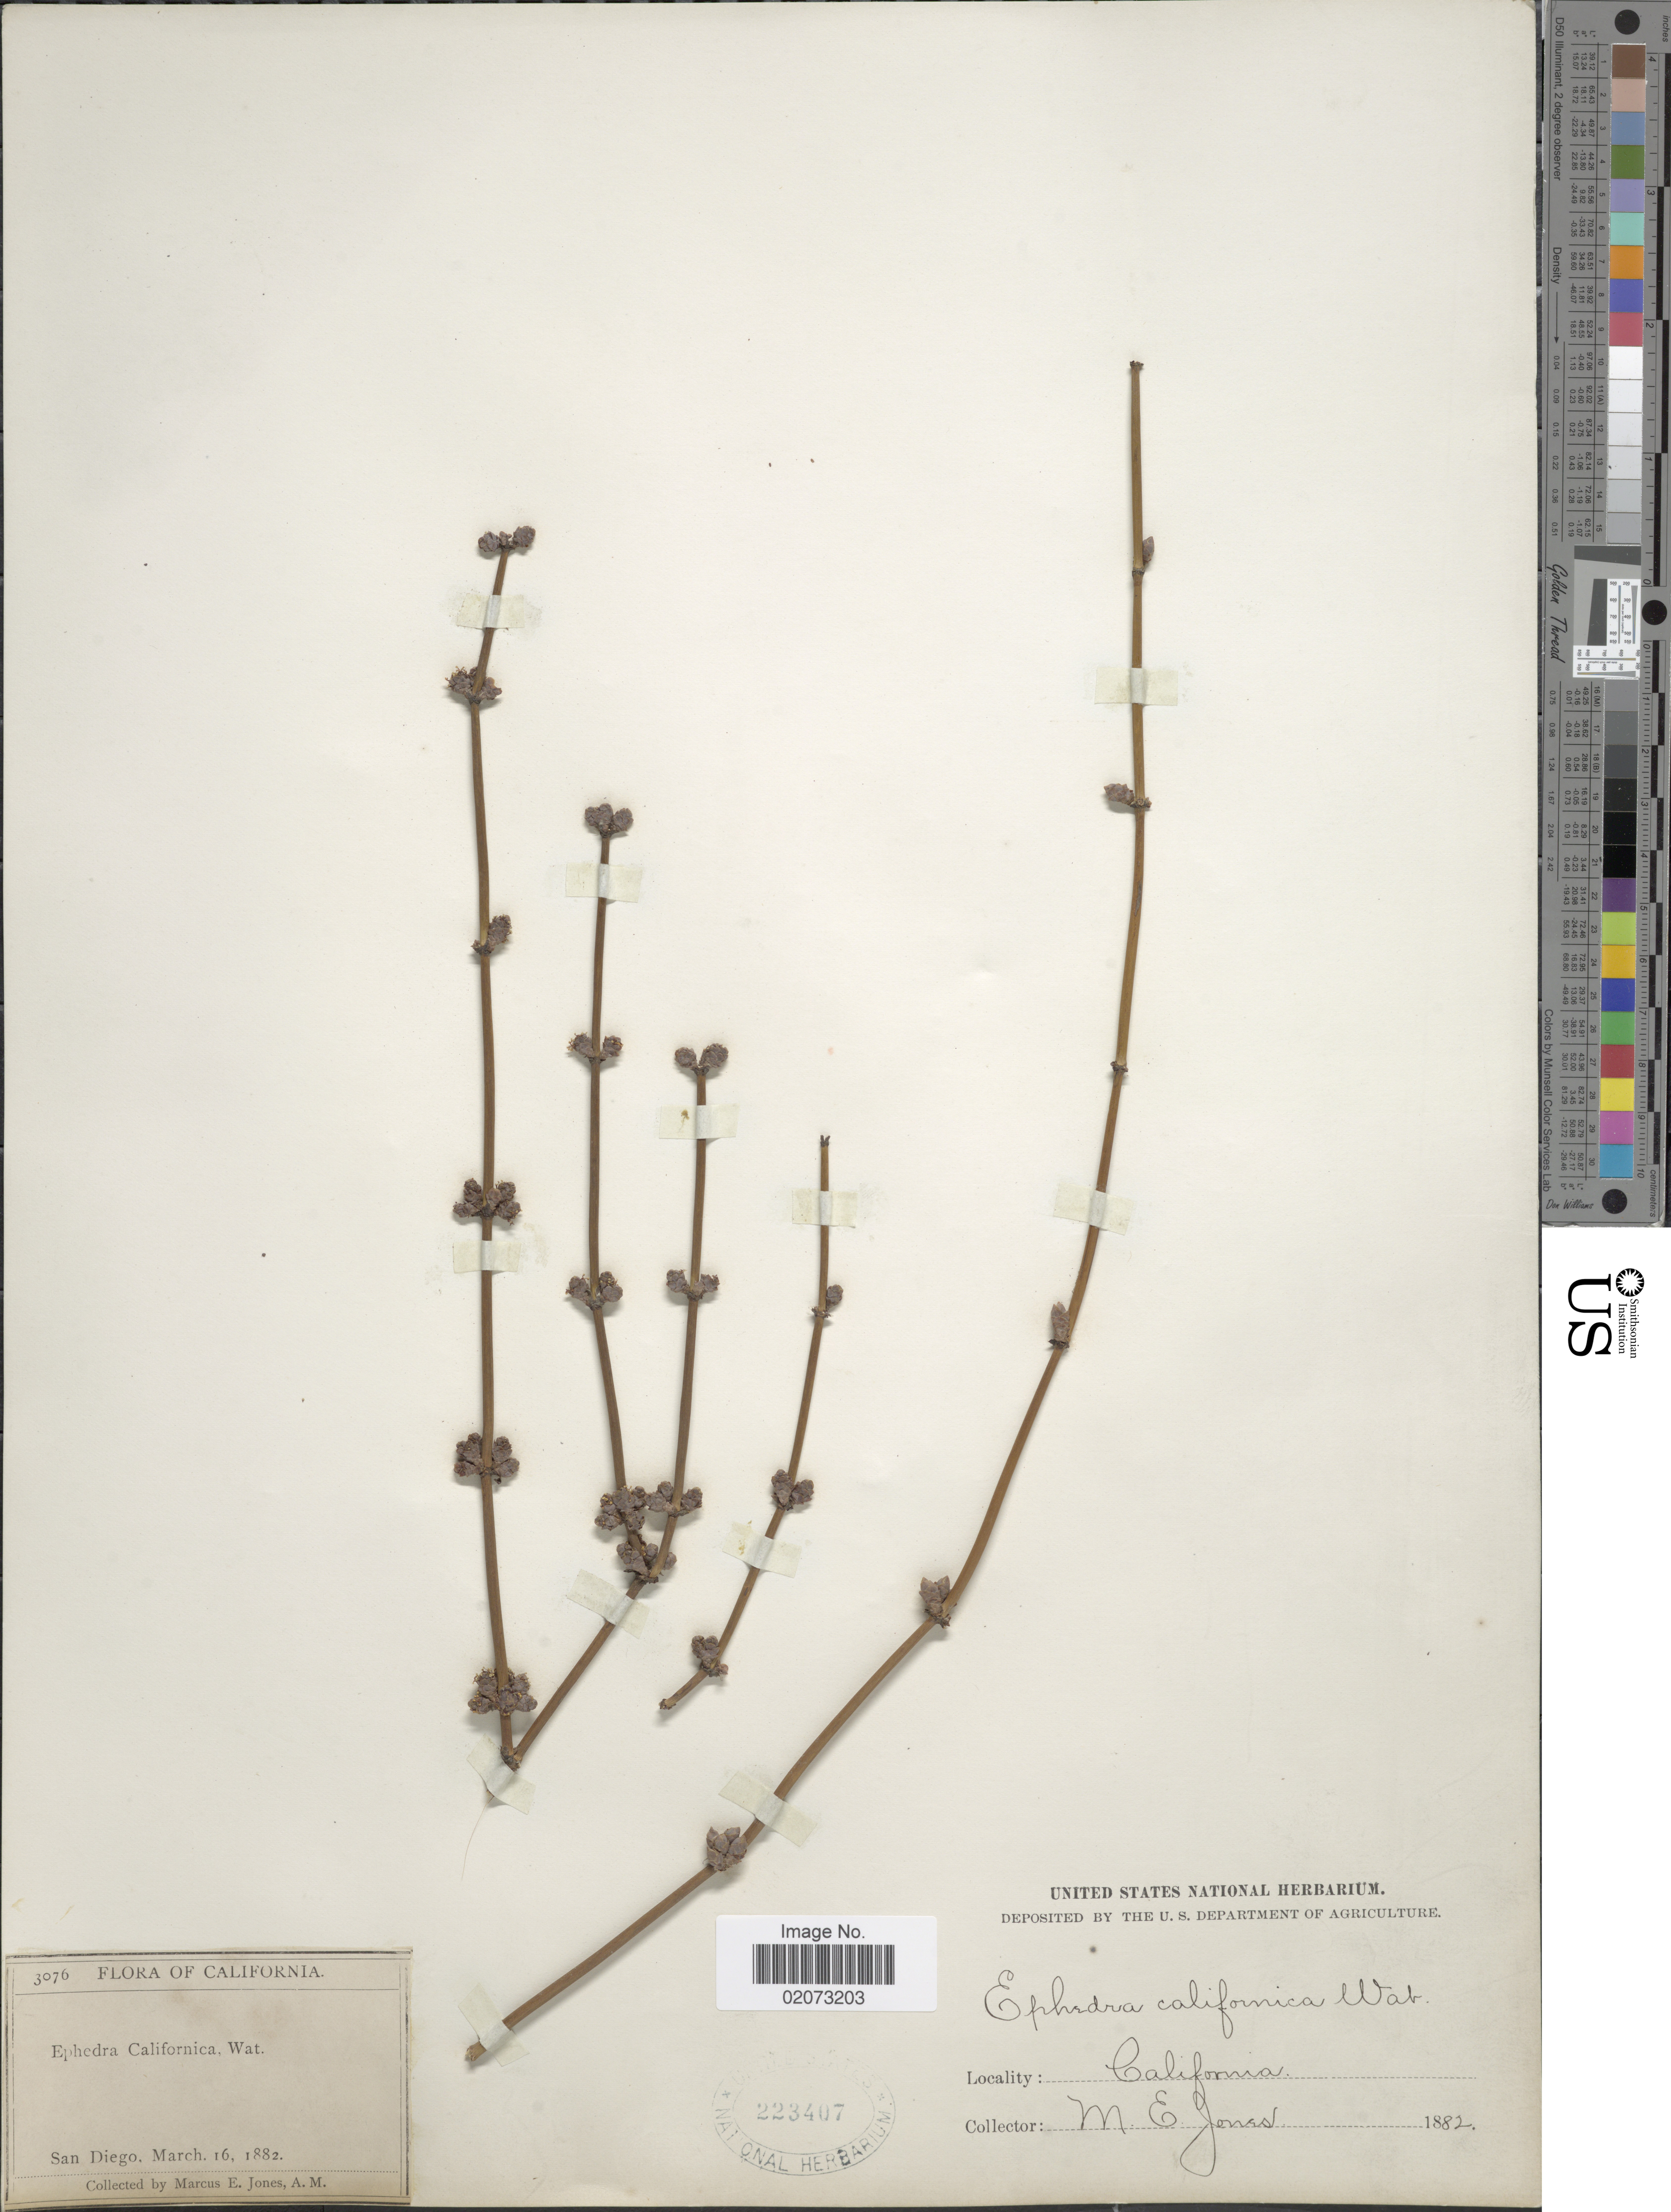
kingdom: Plantae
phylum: Tracheophyta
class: Gnetopsida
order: Ephedrales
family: Ephedraceae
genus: Ephedra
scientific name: Ephedra californica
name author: S. Watson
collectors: M. E. Jones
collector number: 3076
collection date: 1882-03-16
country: United States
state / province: California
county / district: San Diego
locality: San Diego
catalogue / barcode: US 223407